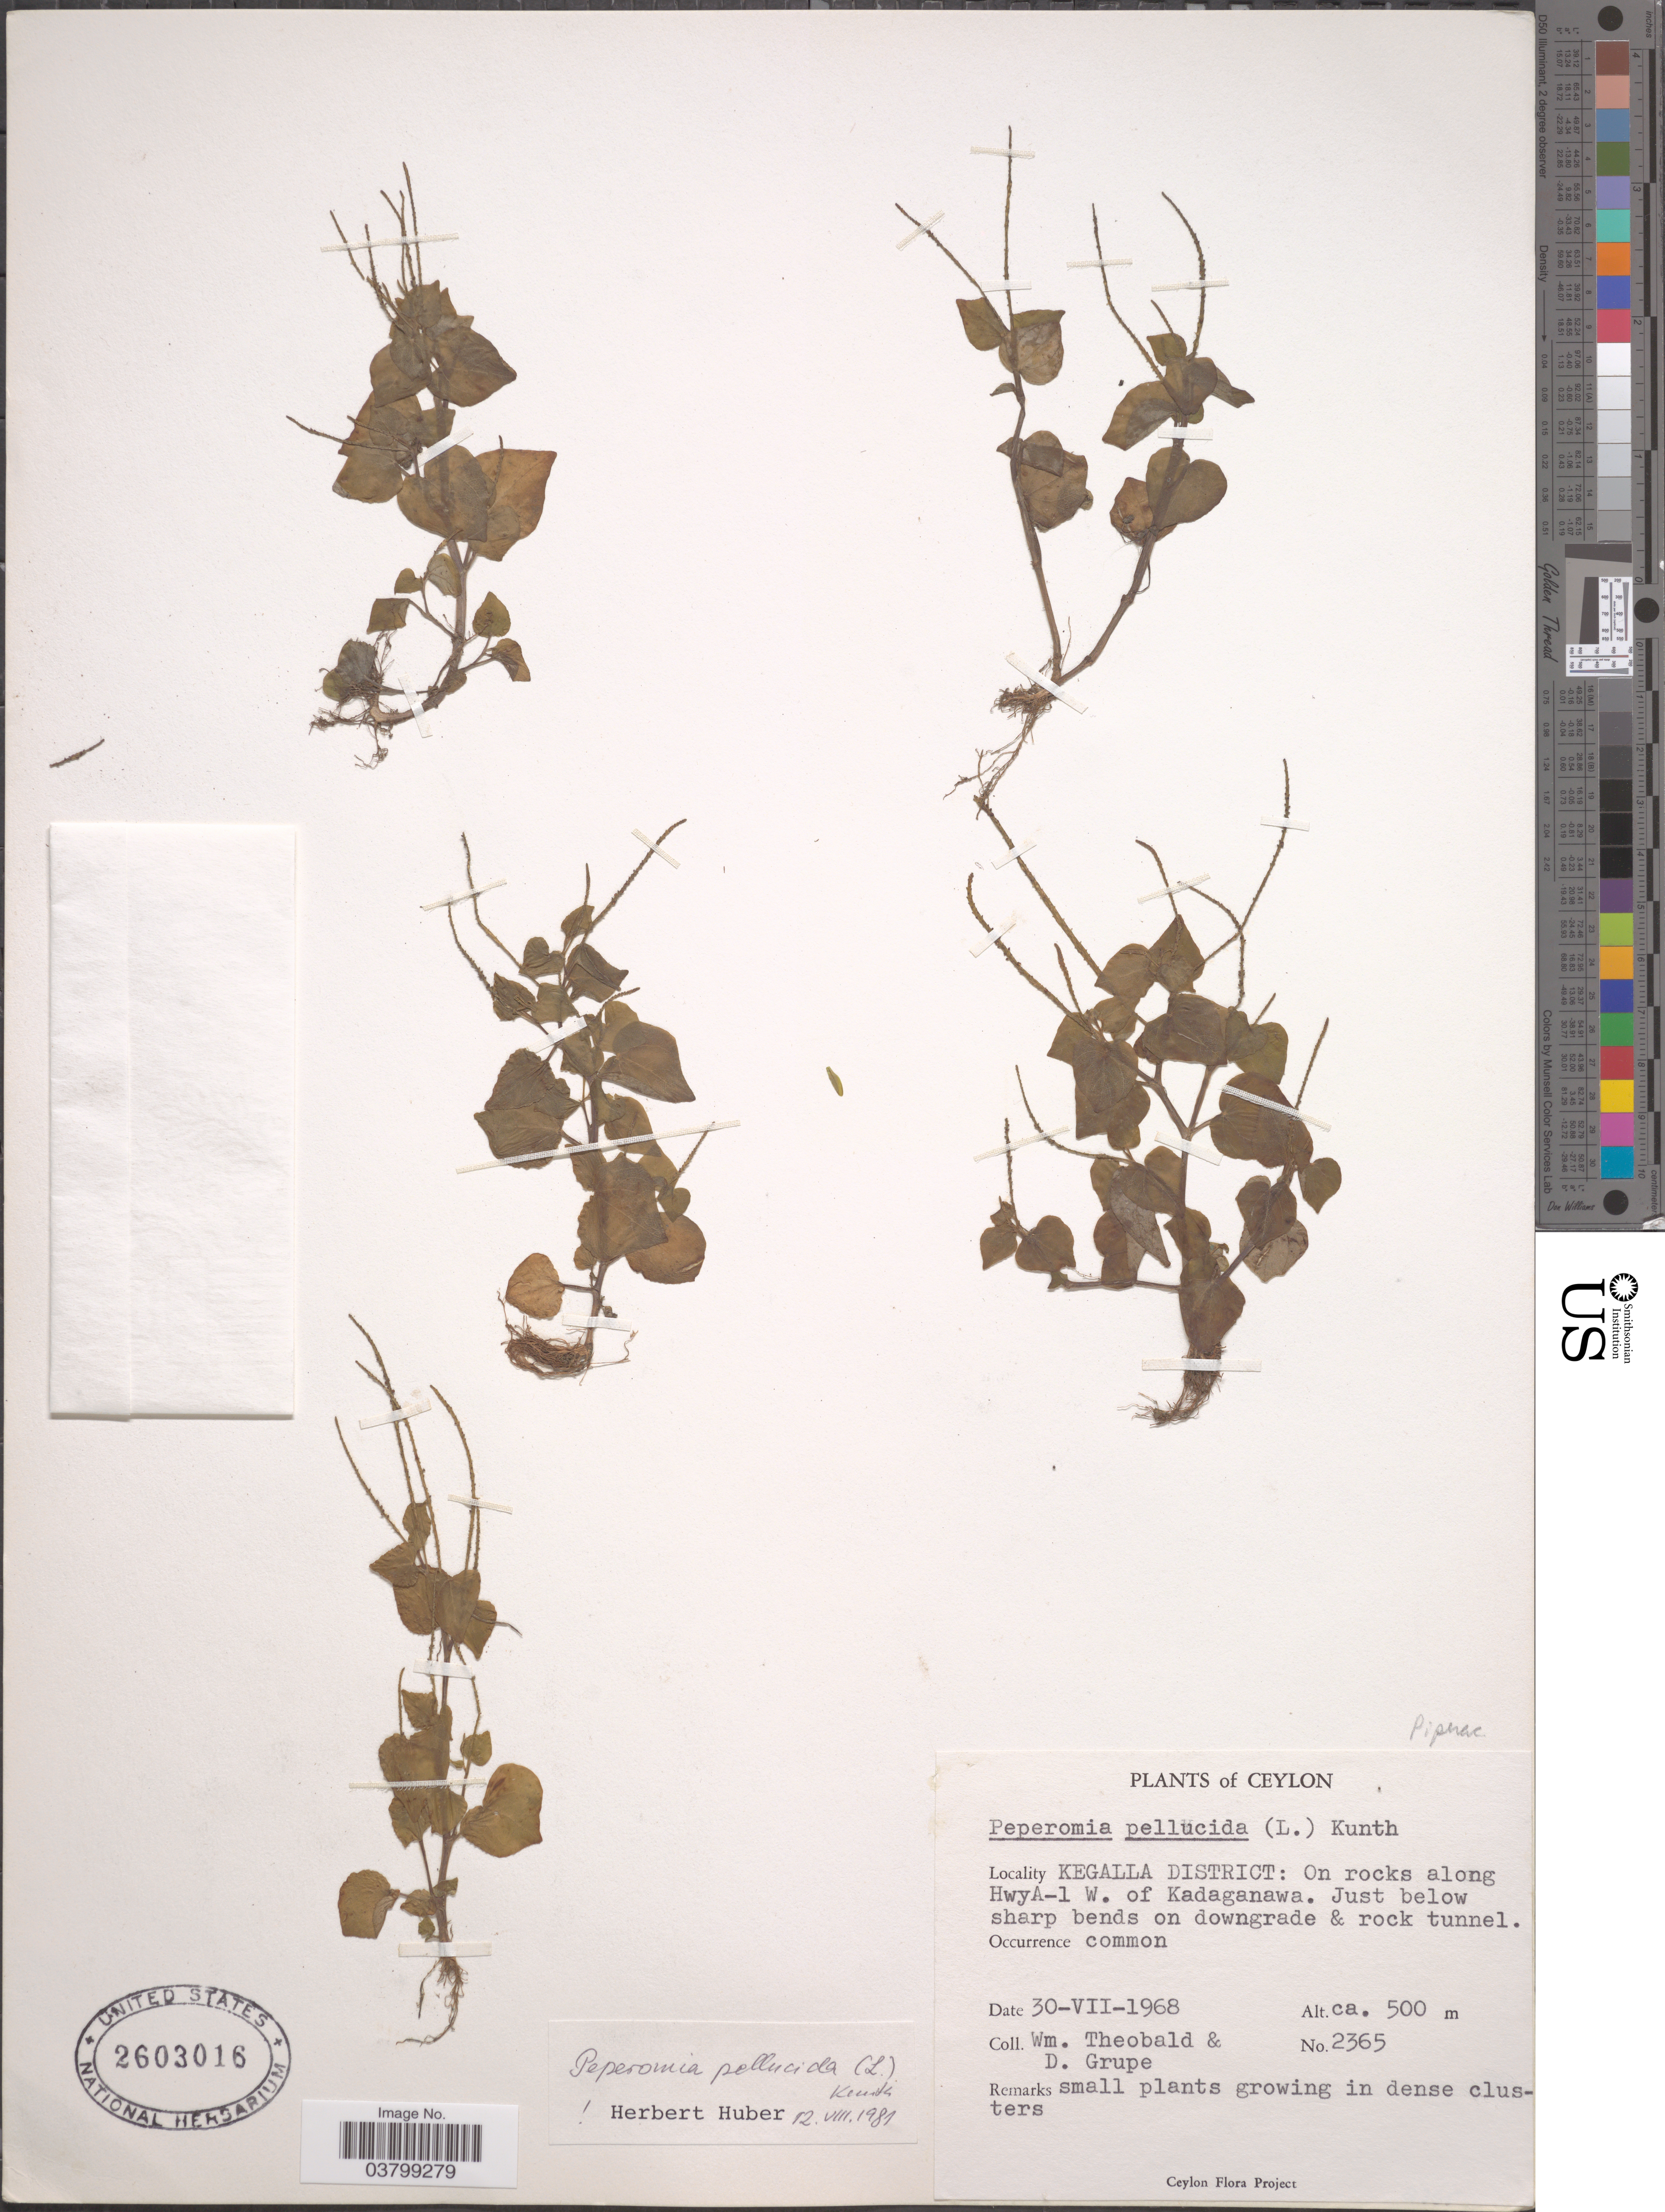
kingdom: Plantae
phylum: Tracheophyta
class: Magnoliopsida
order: Piperales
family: Piperaceae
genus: Peperomia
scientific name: Peperomia pellucida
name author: (L.) Kunth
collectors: W. Theobald & D. Grupe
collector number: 2365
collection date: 1968-07-30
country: Sri Lanka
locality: Ceylon. Kegalla District: On rocks along HwyA-1 W. of Kadaganawa. Just below sharp bends on downgrade & rock tunnel.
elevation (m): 500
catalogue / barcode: US 2603016